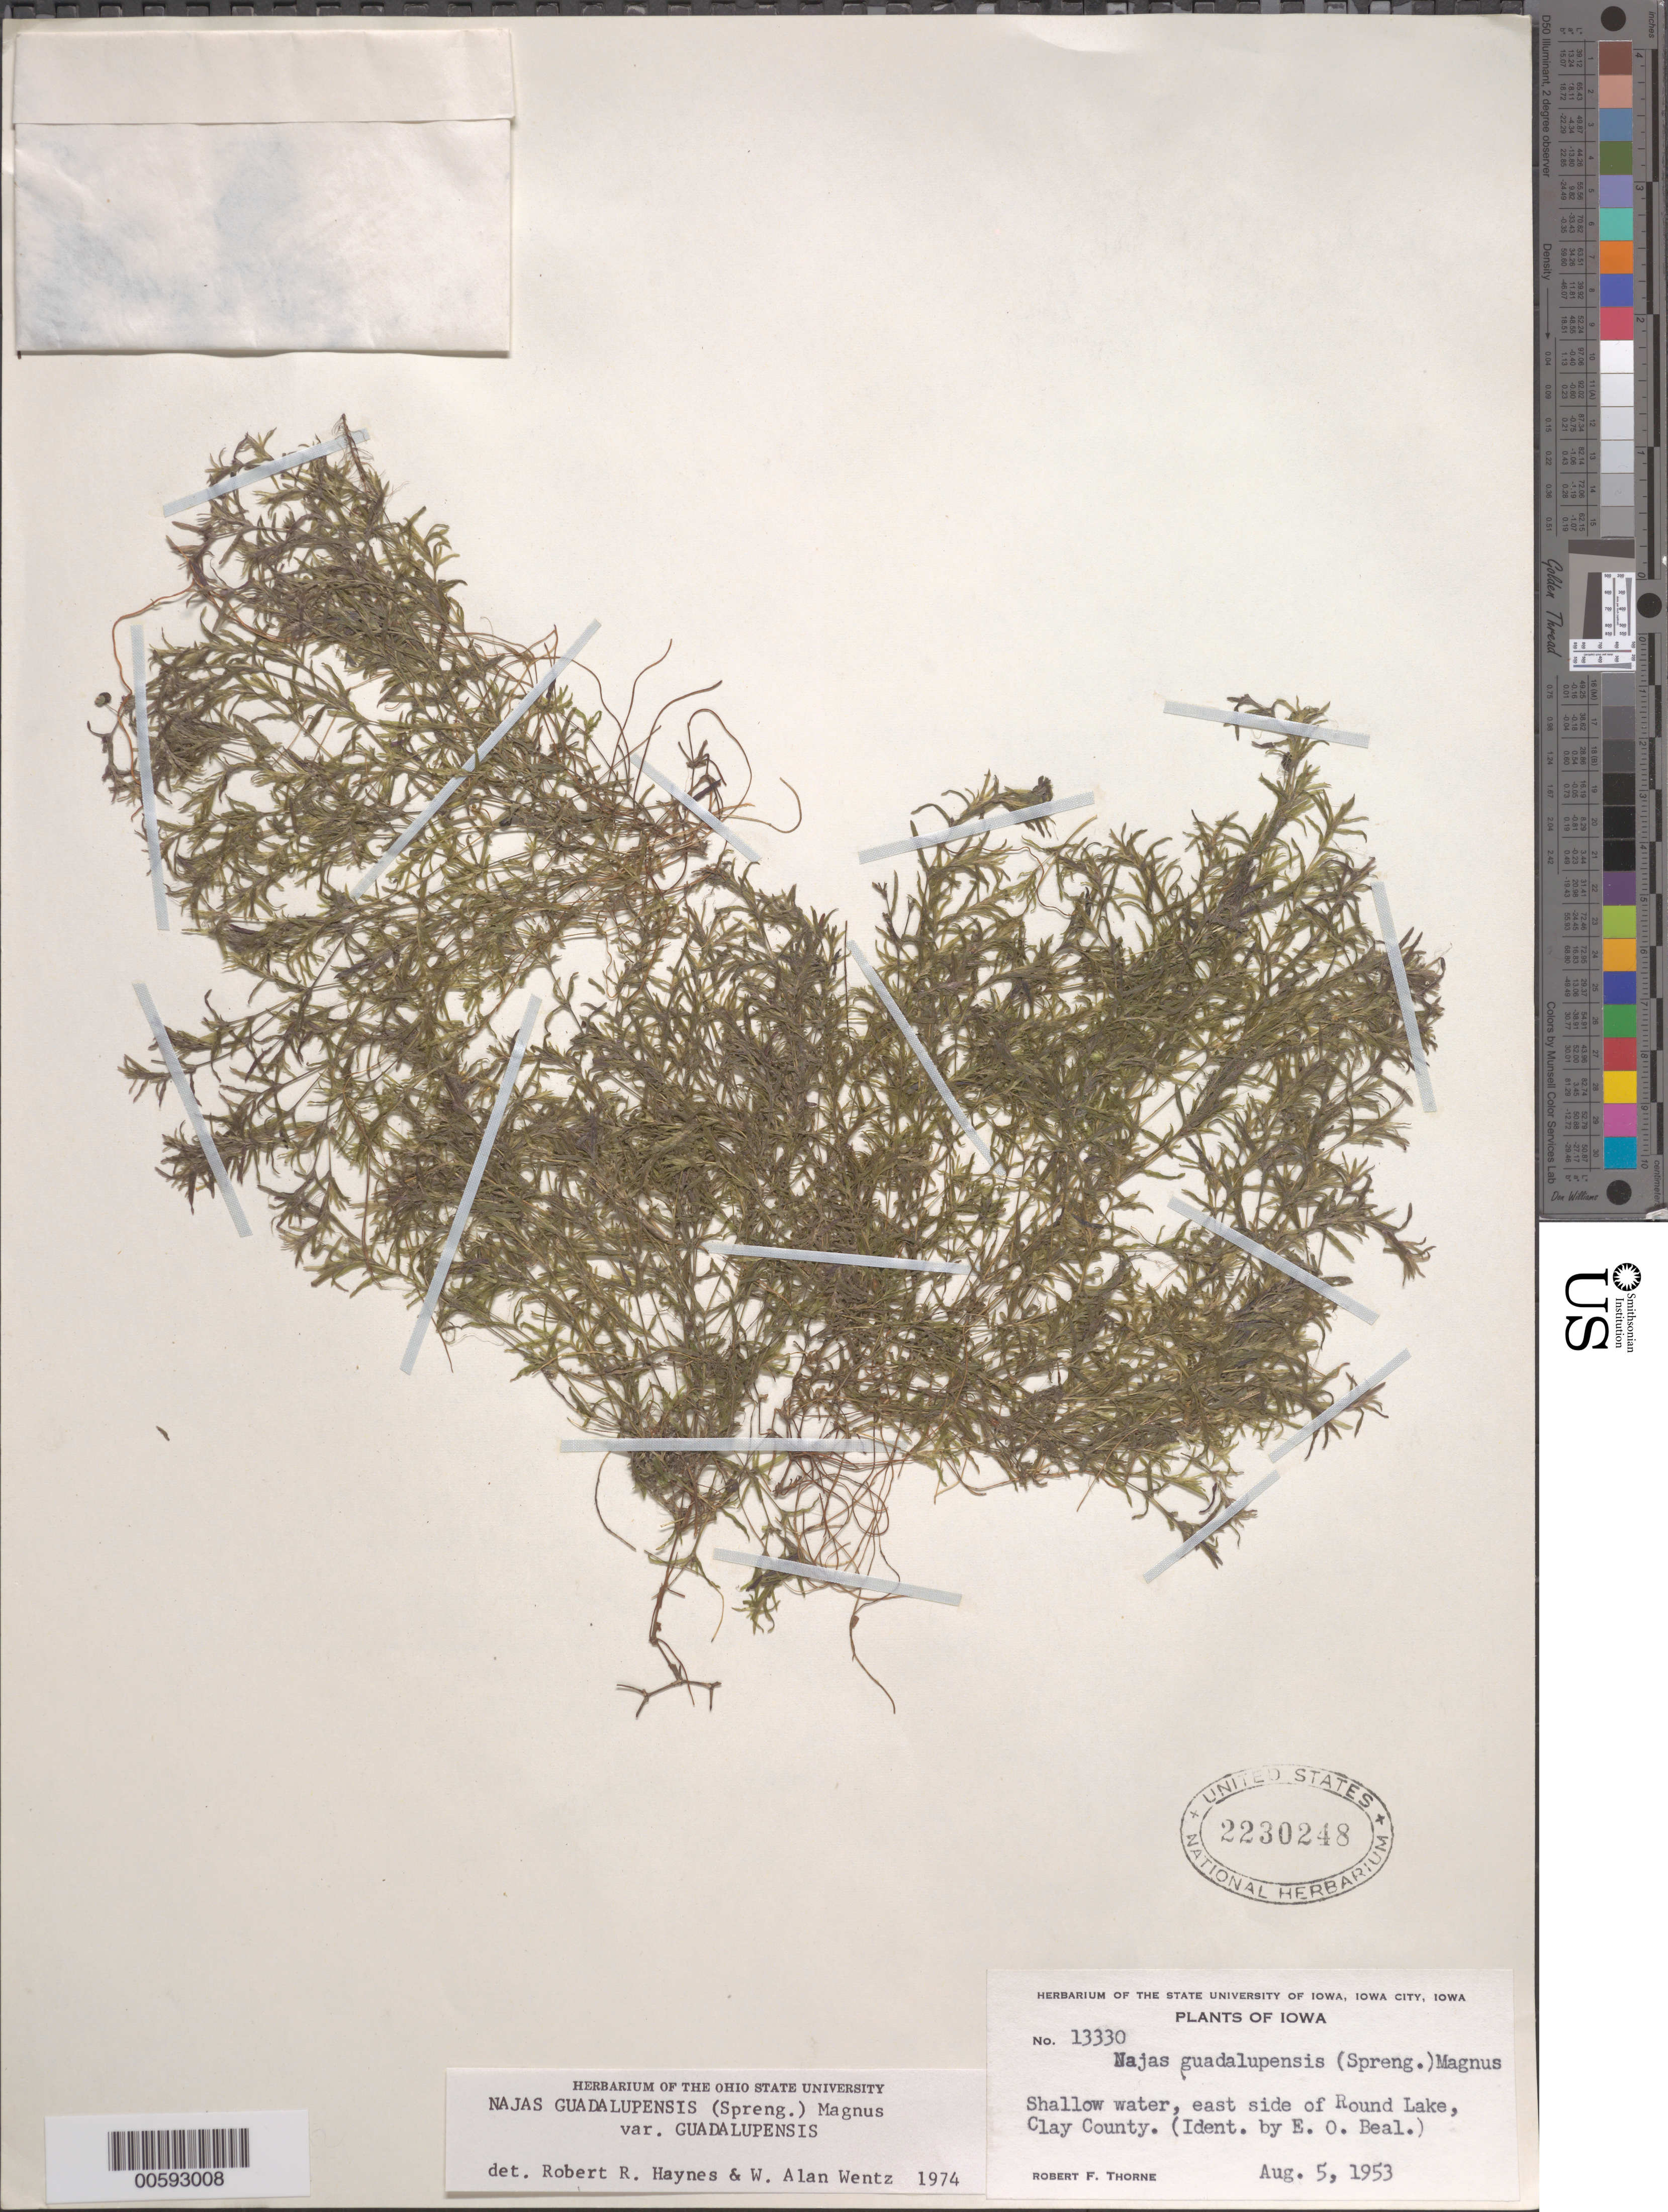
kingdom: Plantae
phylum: Tracheophyta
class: Liliopsida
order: Alismatales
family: Hydrocharitaceae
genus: Najas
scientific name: Najas guadalupensis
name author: (Spreng.) Magnus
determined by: Haynes, R. R.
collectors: R. F. Thorne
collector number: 13330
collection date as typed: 05 Aug 1953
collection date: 1953-08-05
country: United States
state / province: Iowa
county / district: Clay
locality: Round Lake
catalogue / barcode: US 2230248